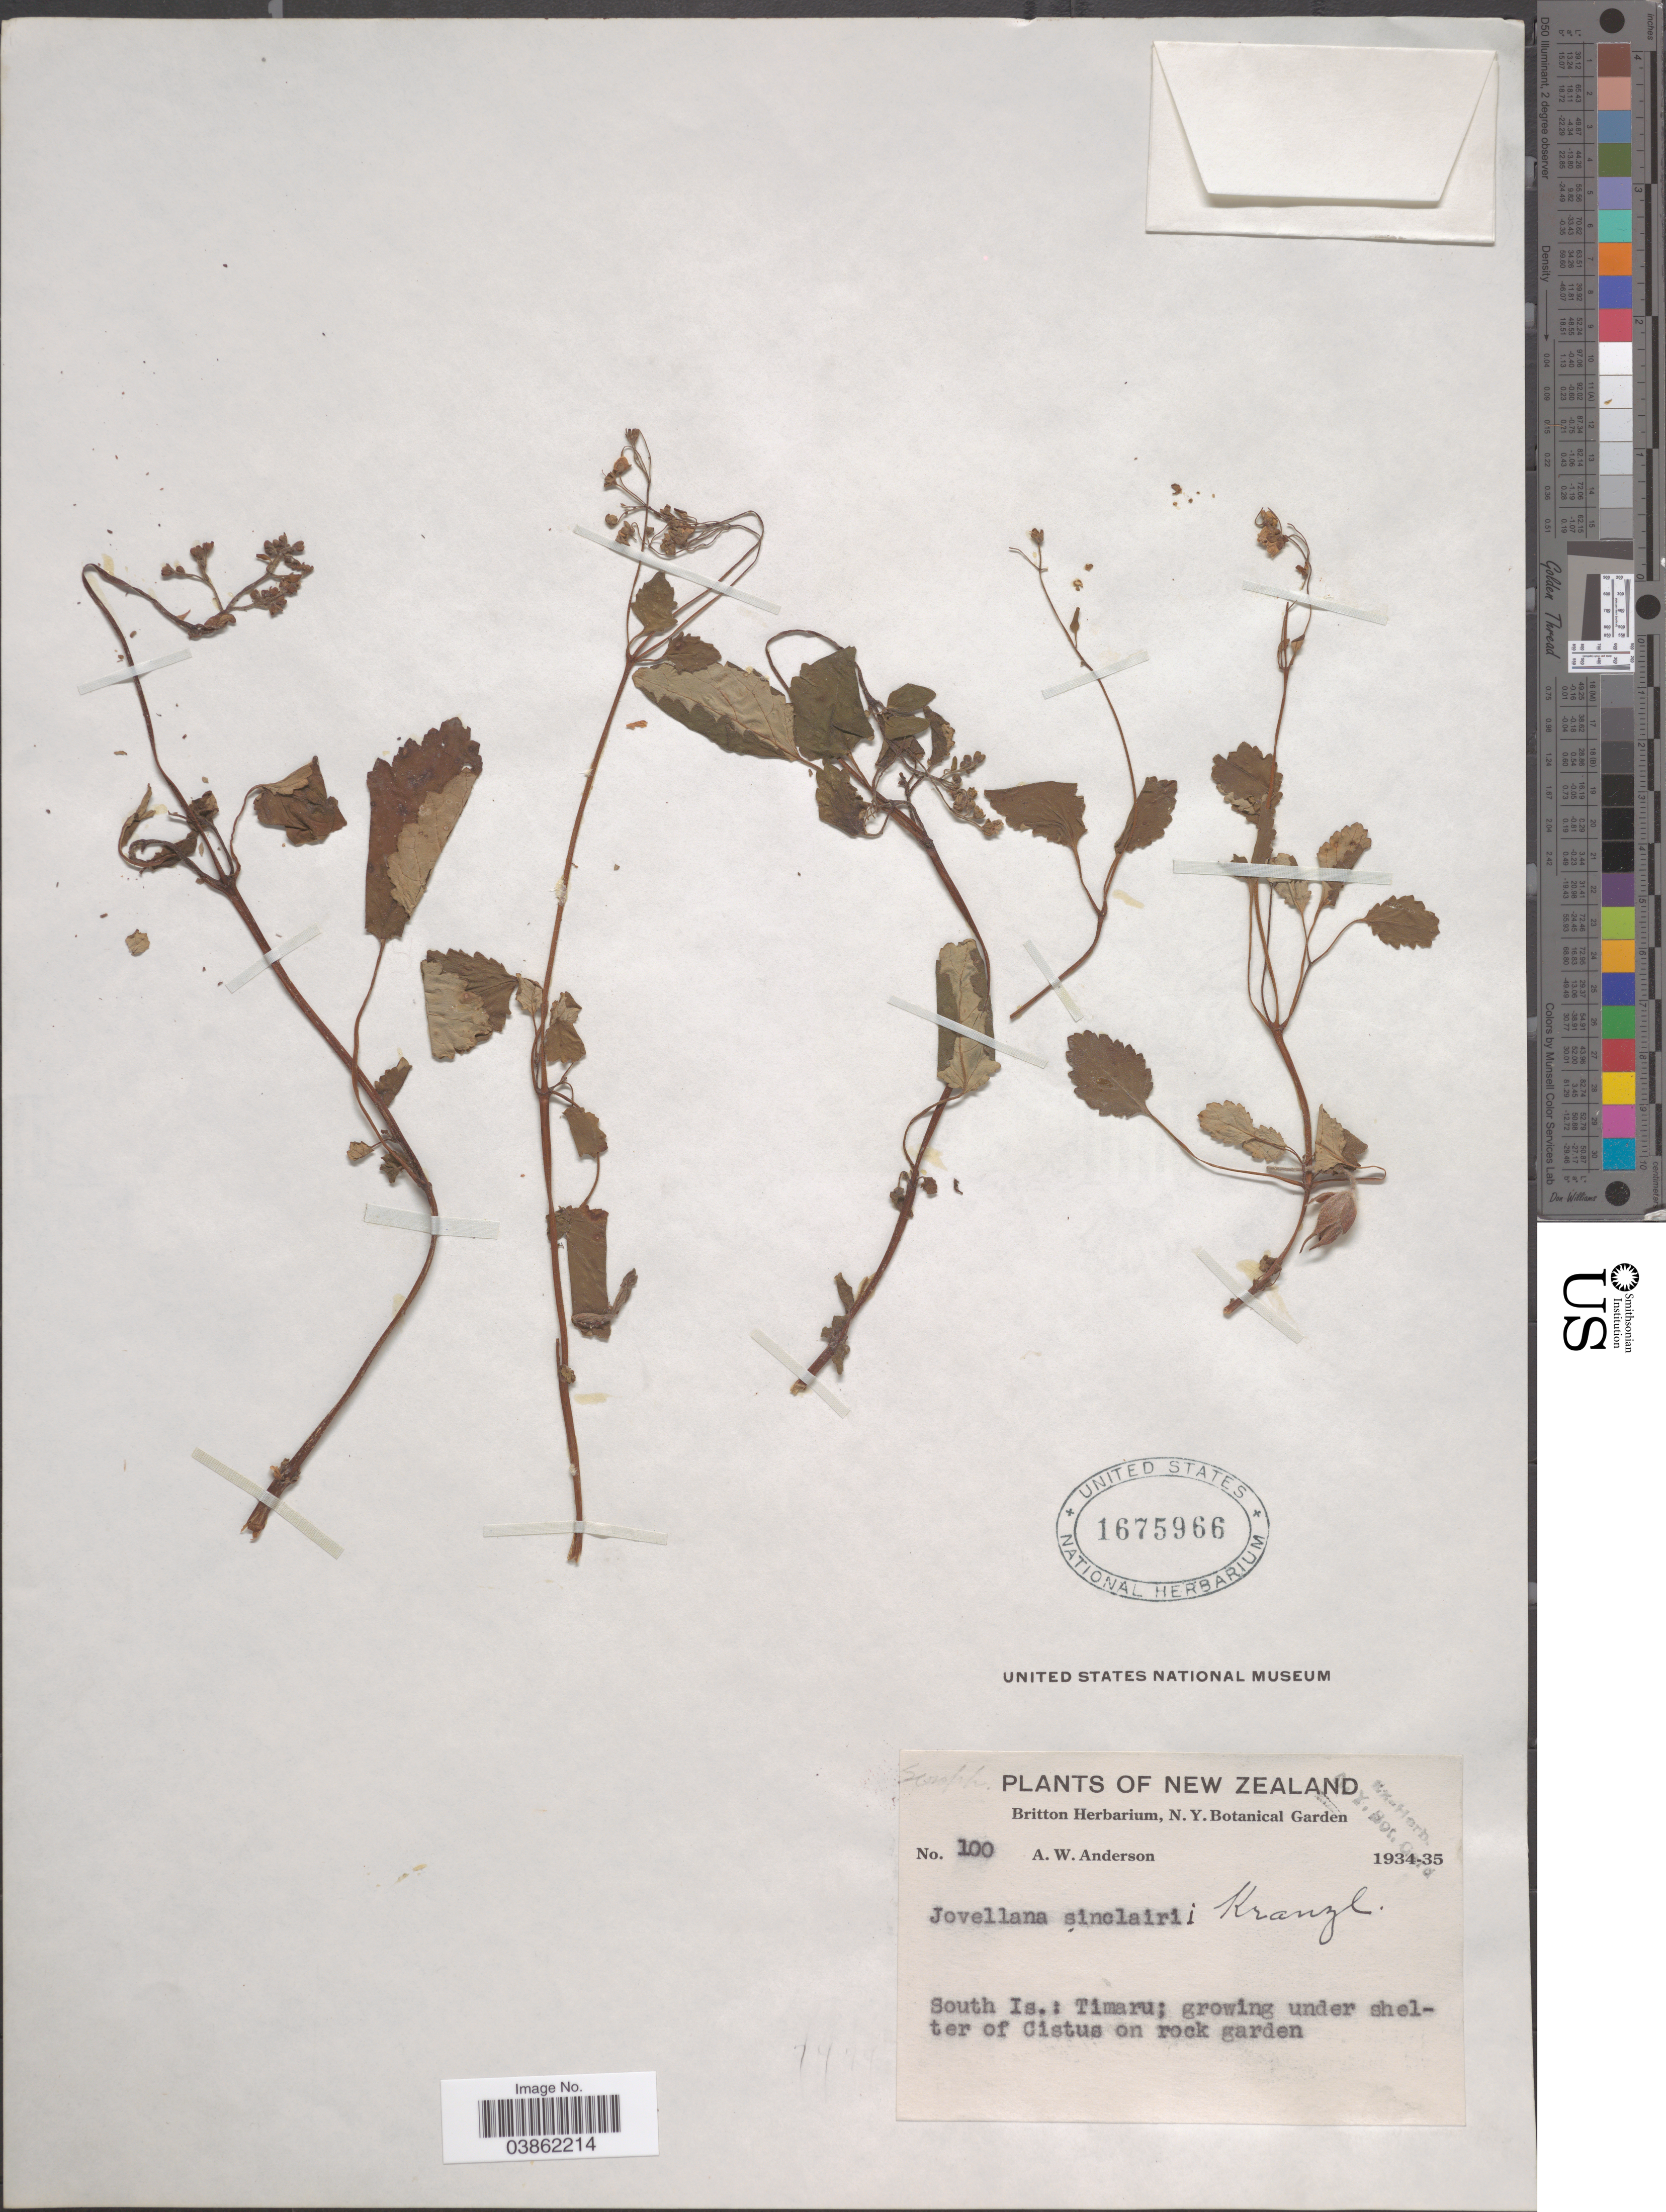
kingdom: Plantae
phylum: Tracheophyta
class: Magnoliopsida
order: Lamiales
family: Calceolariaceae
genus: Jovellana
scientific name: Jovellana sinclairii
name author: (Hook.) Kraenzl.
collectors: A. W. Anderson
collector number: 100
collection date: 1934/1935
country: New Zealand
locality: South Is.: Timaru; growing under shelter of Cistus on rock garden.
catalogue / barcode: US 1675966